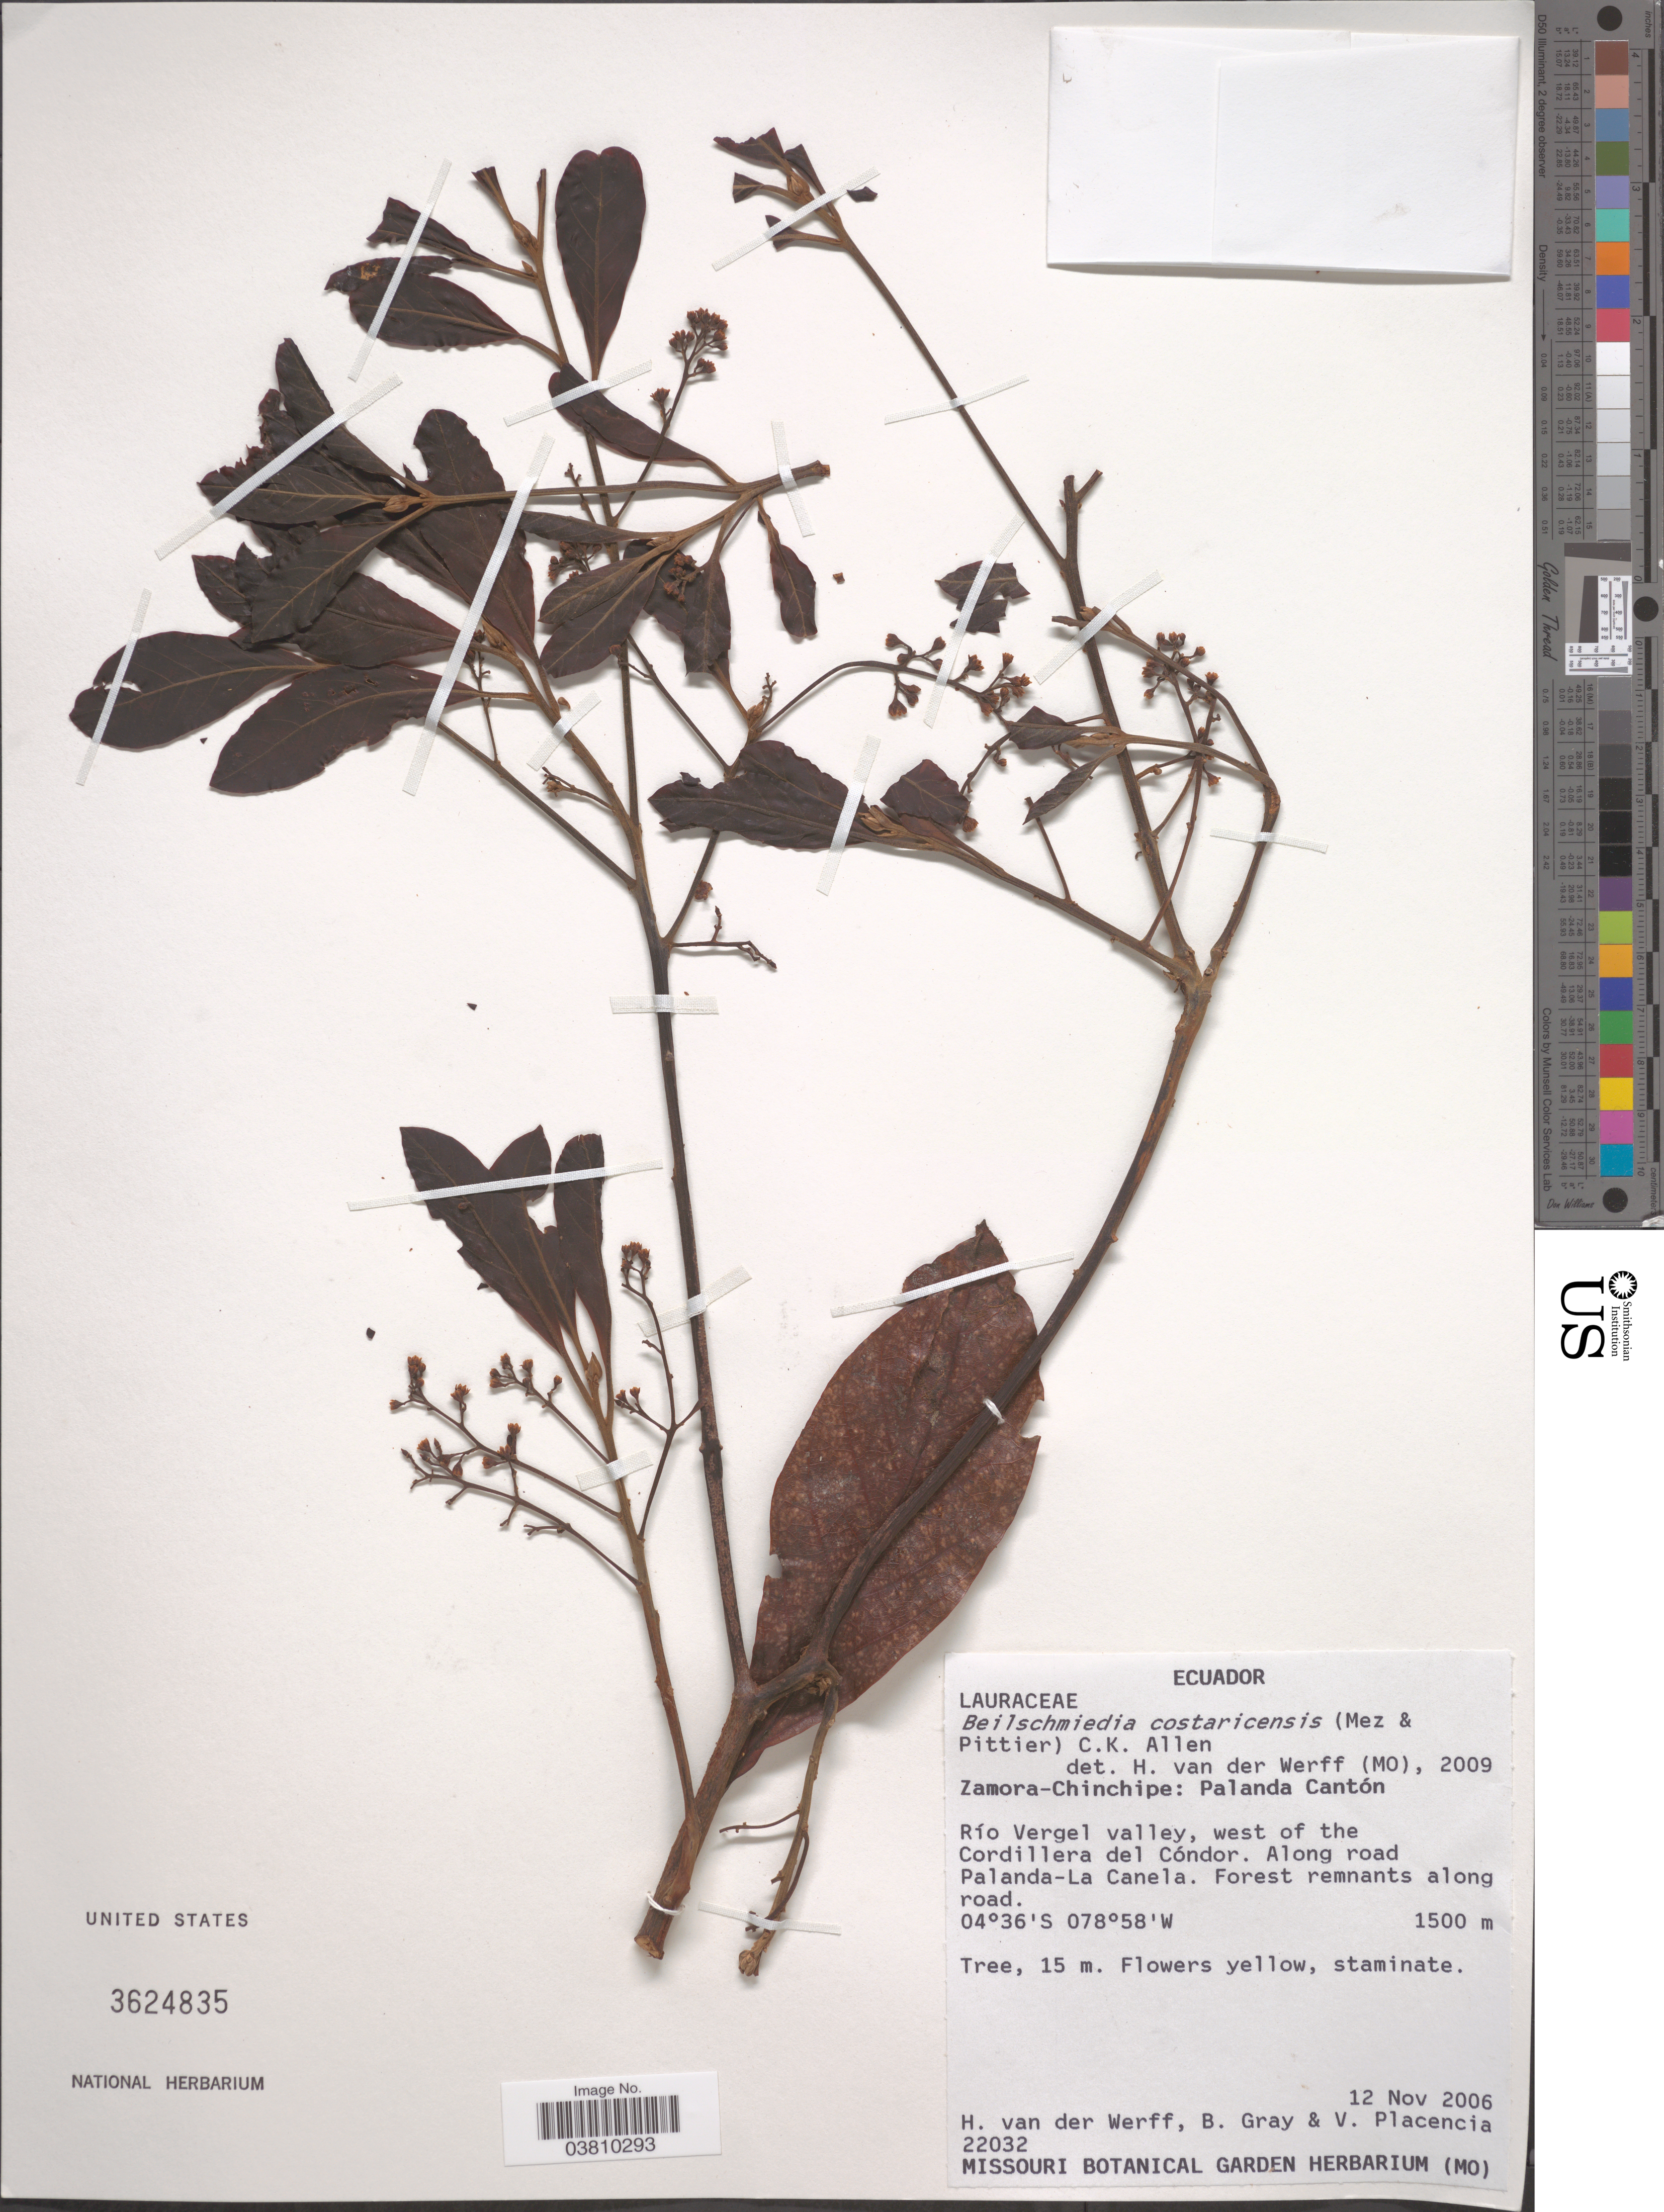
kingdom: Plantae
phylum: Tracheophyta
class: Magnoliopsida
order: Laurales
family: Lauraceae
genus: Beilschmiedia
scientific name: Beilschmiedia costaricensis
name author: (Mez & Pittier) C.K. Allen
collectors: H. van der Werff, B. Gray & V. Placencia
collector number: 22032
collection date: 2006-11-12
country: Ecuador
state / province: Zamora-Chinchipe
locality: Palanda Cantón. Río Vergel valley, west of the Cordillera del Cóndor. Along road Palanda-La Canela.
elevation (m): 1500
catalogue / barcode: US 3624835